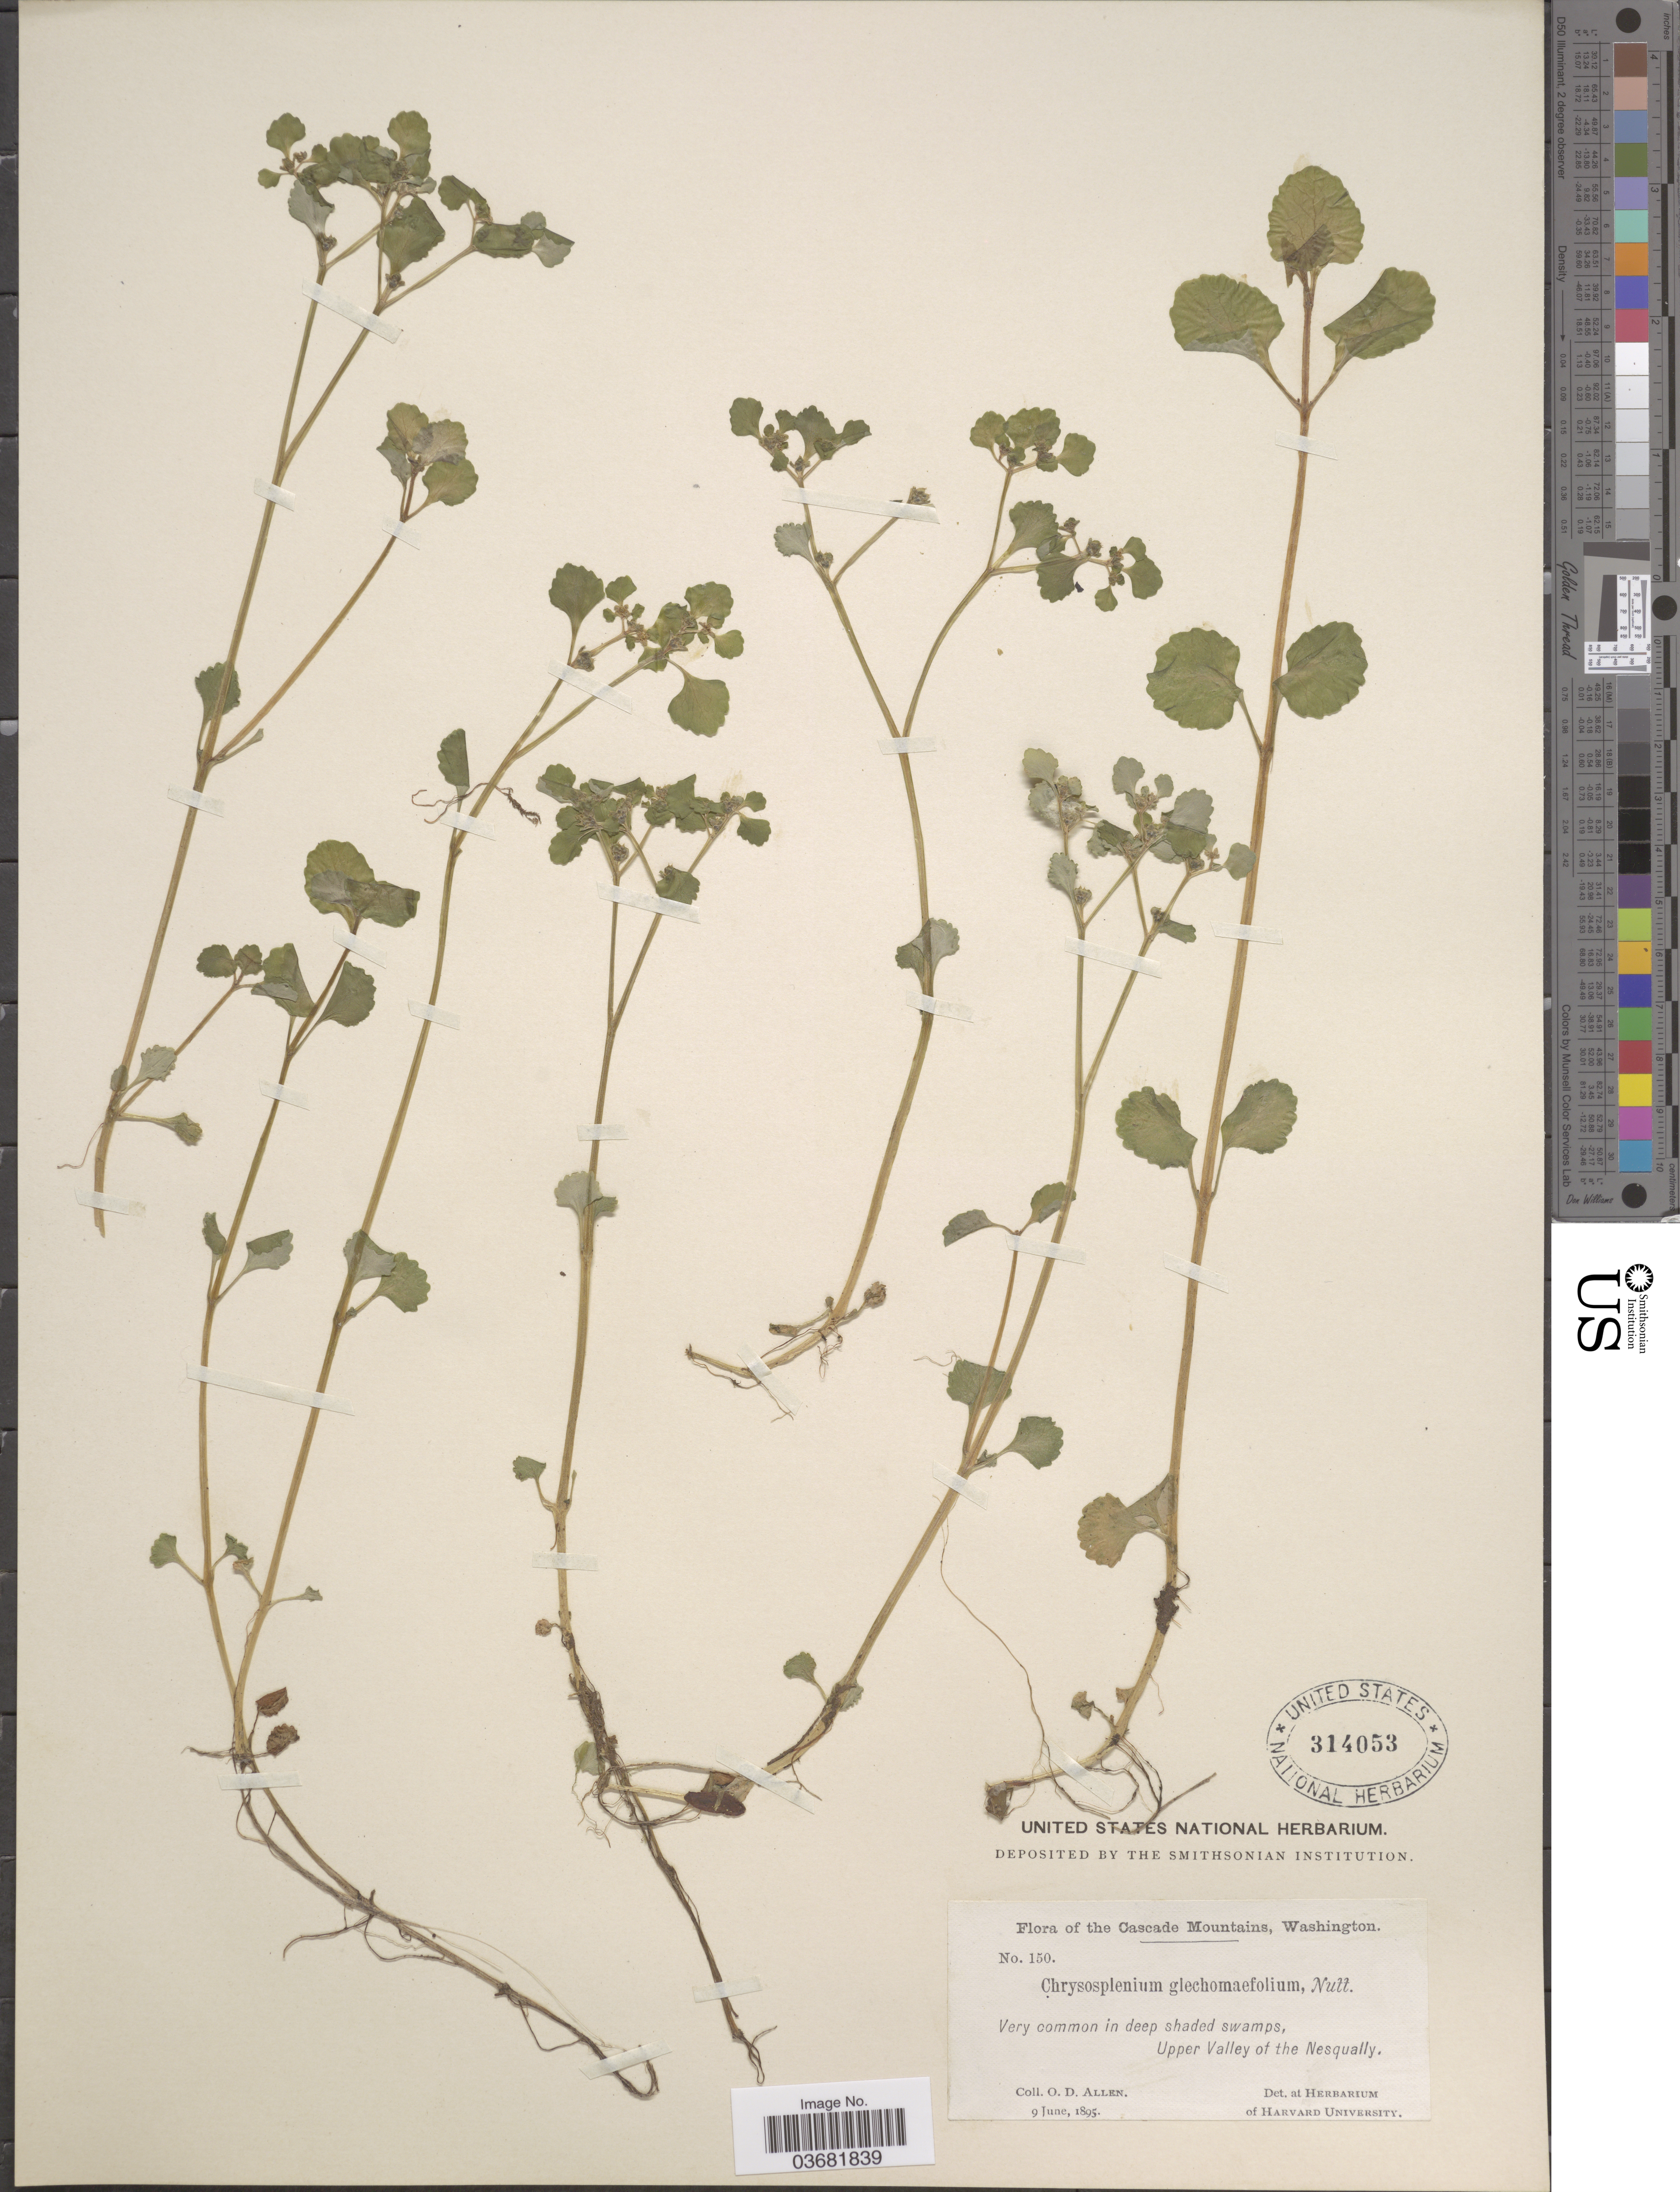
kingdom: Plantae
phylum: Tracheophyta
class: Magnoliopsida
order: Saxifragales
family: Saxifragaceae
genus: Chrysosplenium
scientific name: Chrysosplenium glechomifolium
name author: Nutt.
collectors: O. D. Allen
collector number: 150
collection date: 1895-06-09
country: United States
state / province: Washington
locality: The Cascade Mountains. Upper Valley of the Nesqually.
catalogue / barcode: US 314053